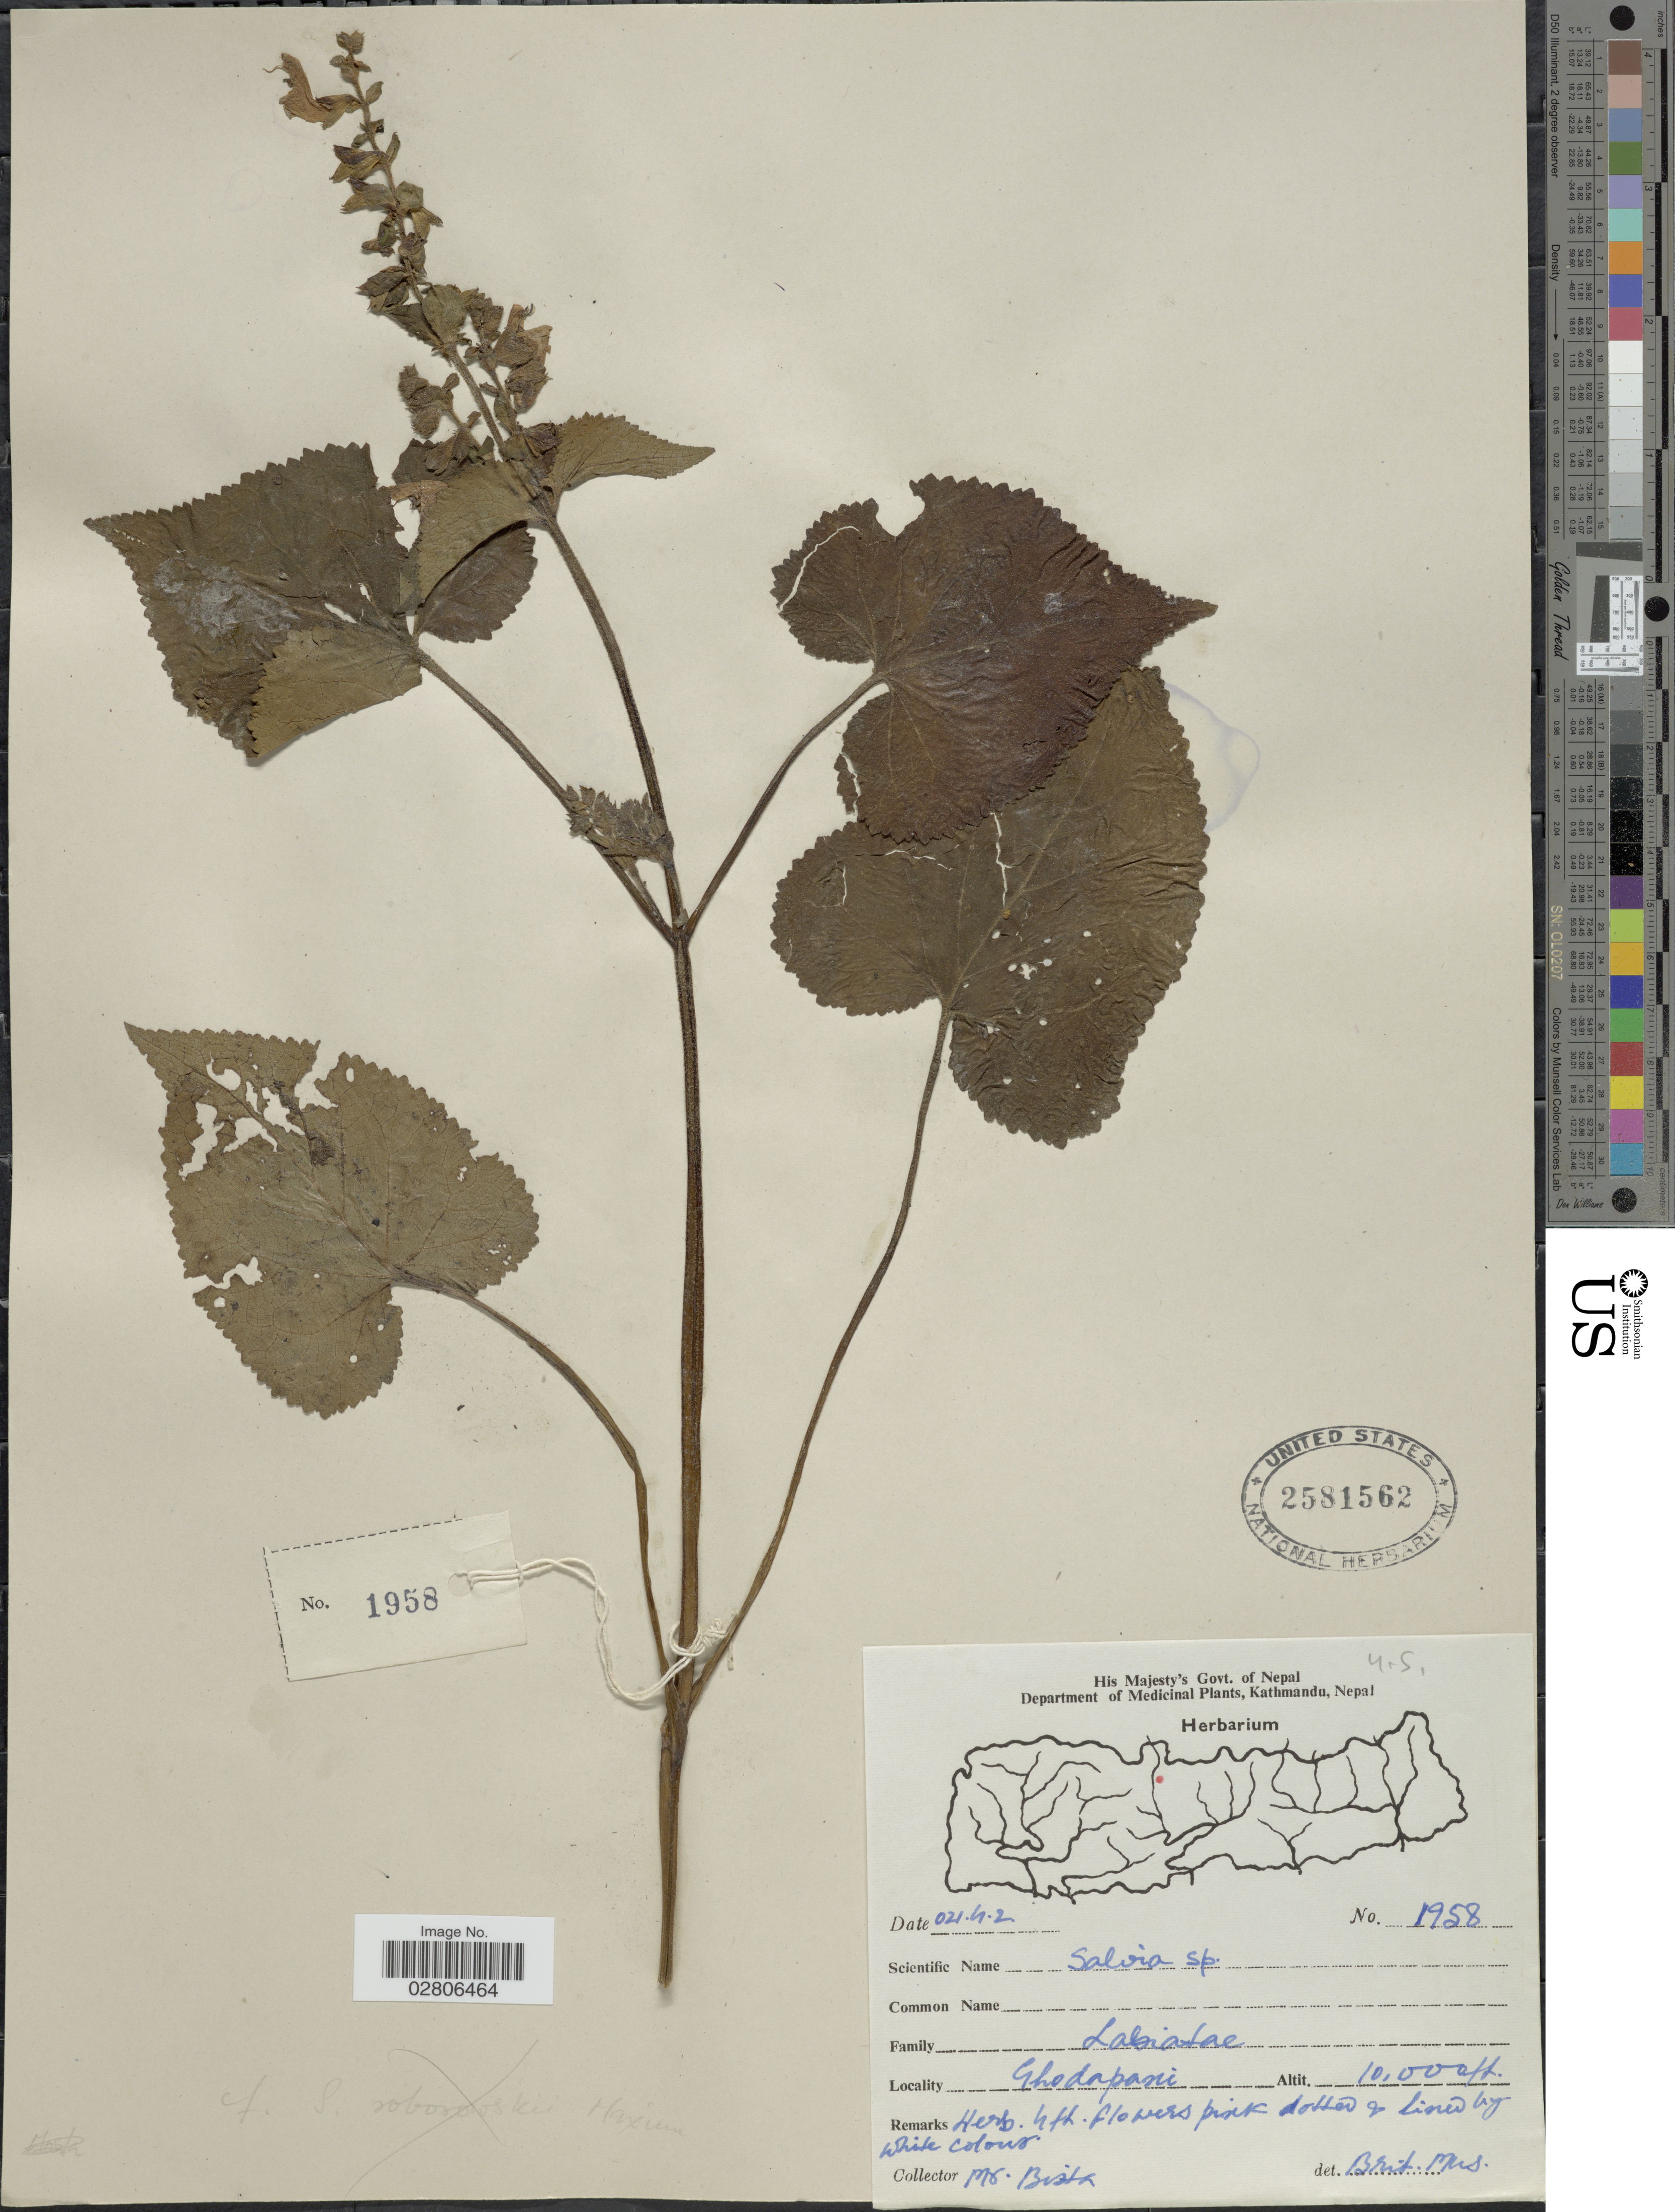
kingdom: Plantae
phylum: Tracheophyta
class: Magnoliopsida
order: Lamiales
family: Lamiaceae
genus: Salvia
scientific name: Salvia sp.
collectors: -. Bista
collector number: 1958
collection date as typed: Transcribed d/m/y: 2/4/21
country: Nepal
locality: Ghodapani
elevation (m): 3048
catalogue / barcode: US 2581562